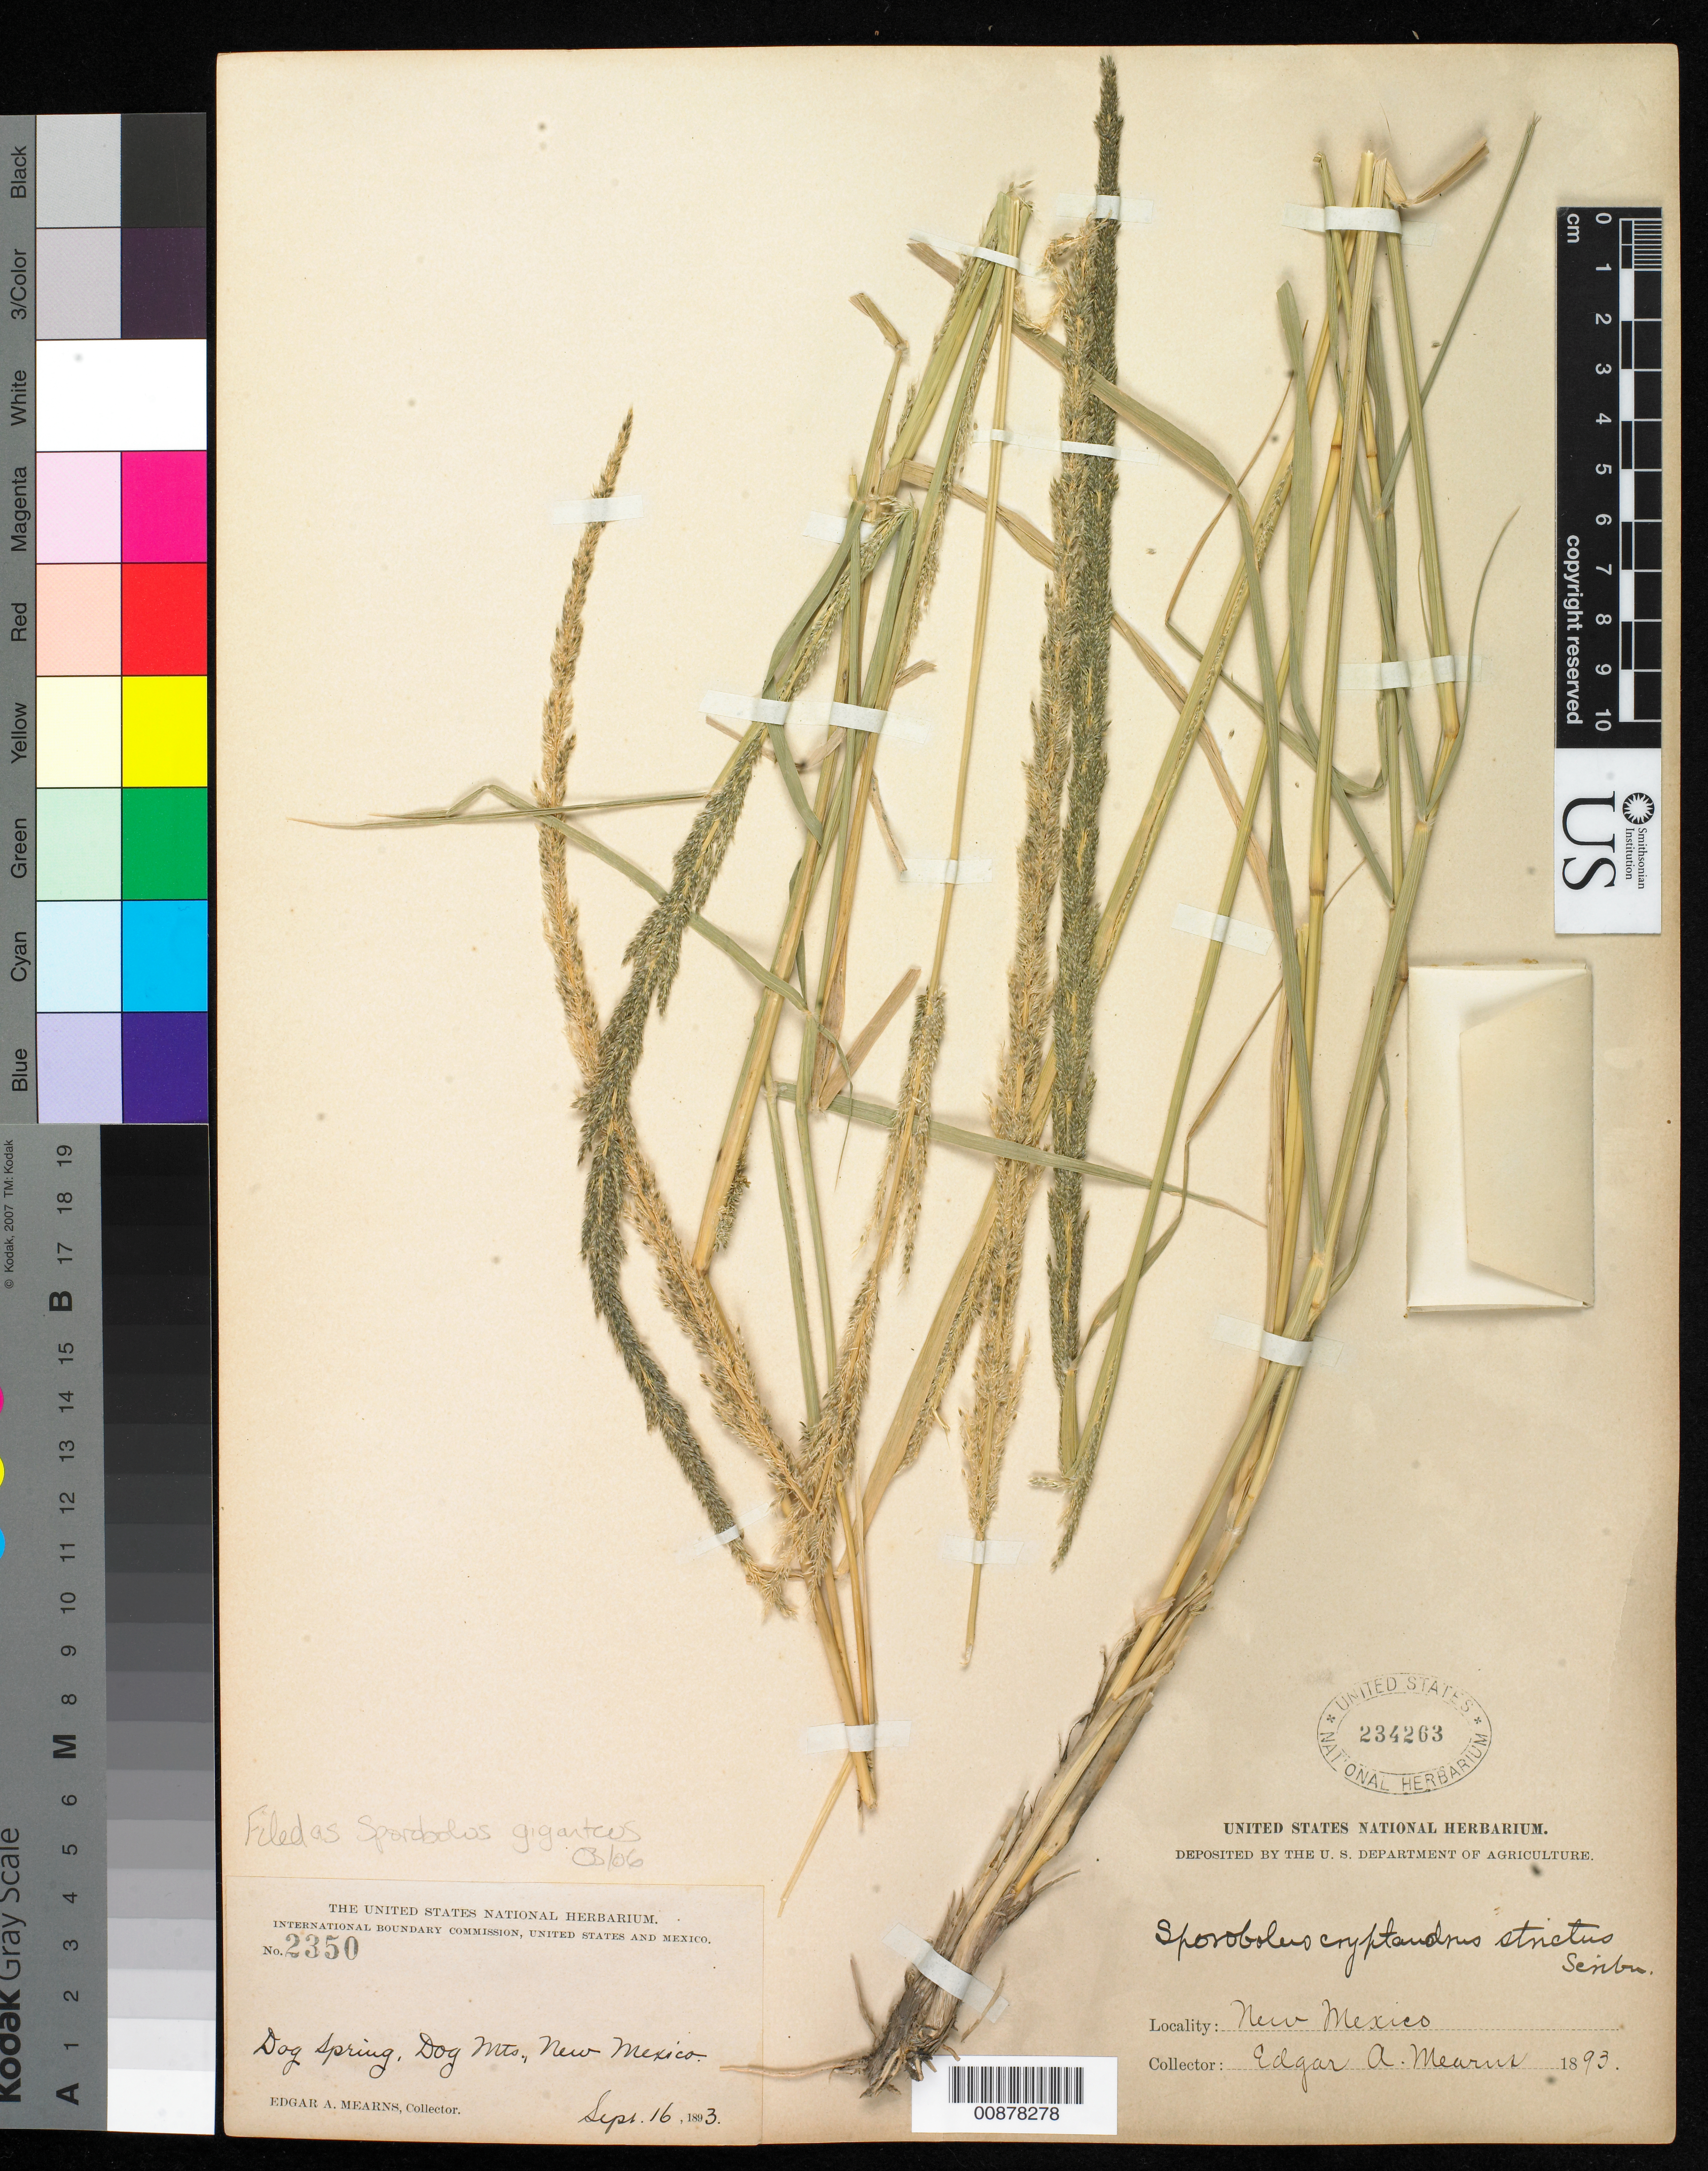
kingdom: Plantae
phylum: Tracheophyta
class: Liliopsida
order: Poales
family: Poaceae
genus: Sporobolus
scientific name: Sporobolus giganteus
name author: Nash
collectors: E. A. Mearns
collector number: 2350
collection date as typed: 16 Sep 1893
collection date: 1893-09-16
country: United States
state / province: New Mexico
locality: Dog Spring, Dog Mts., New Mexico.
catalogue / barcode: US 234263